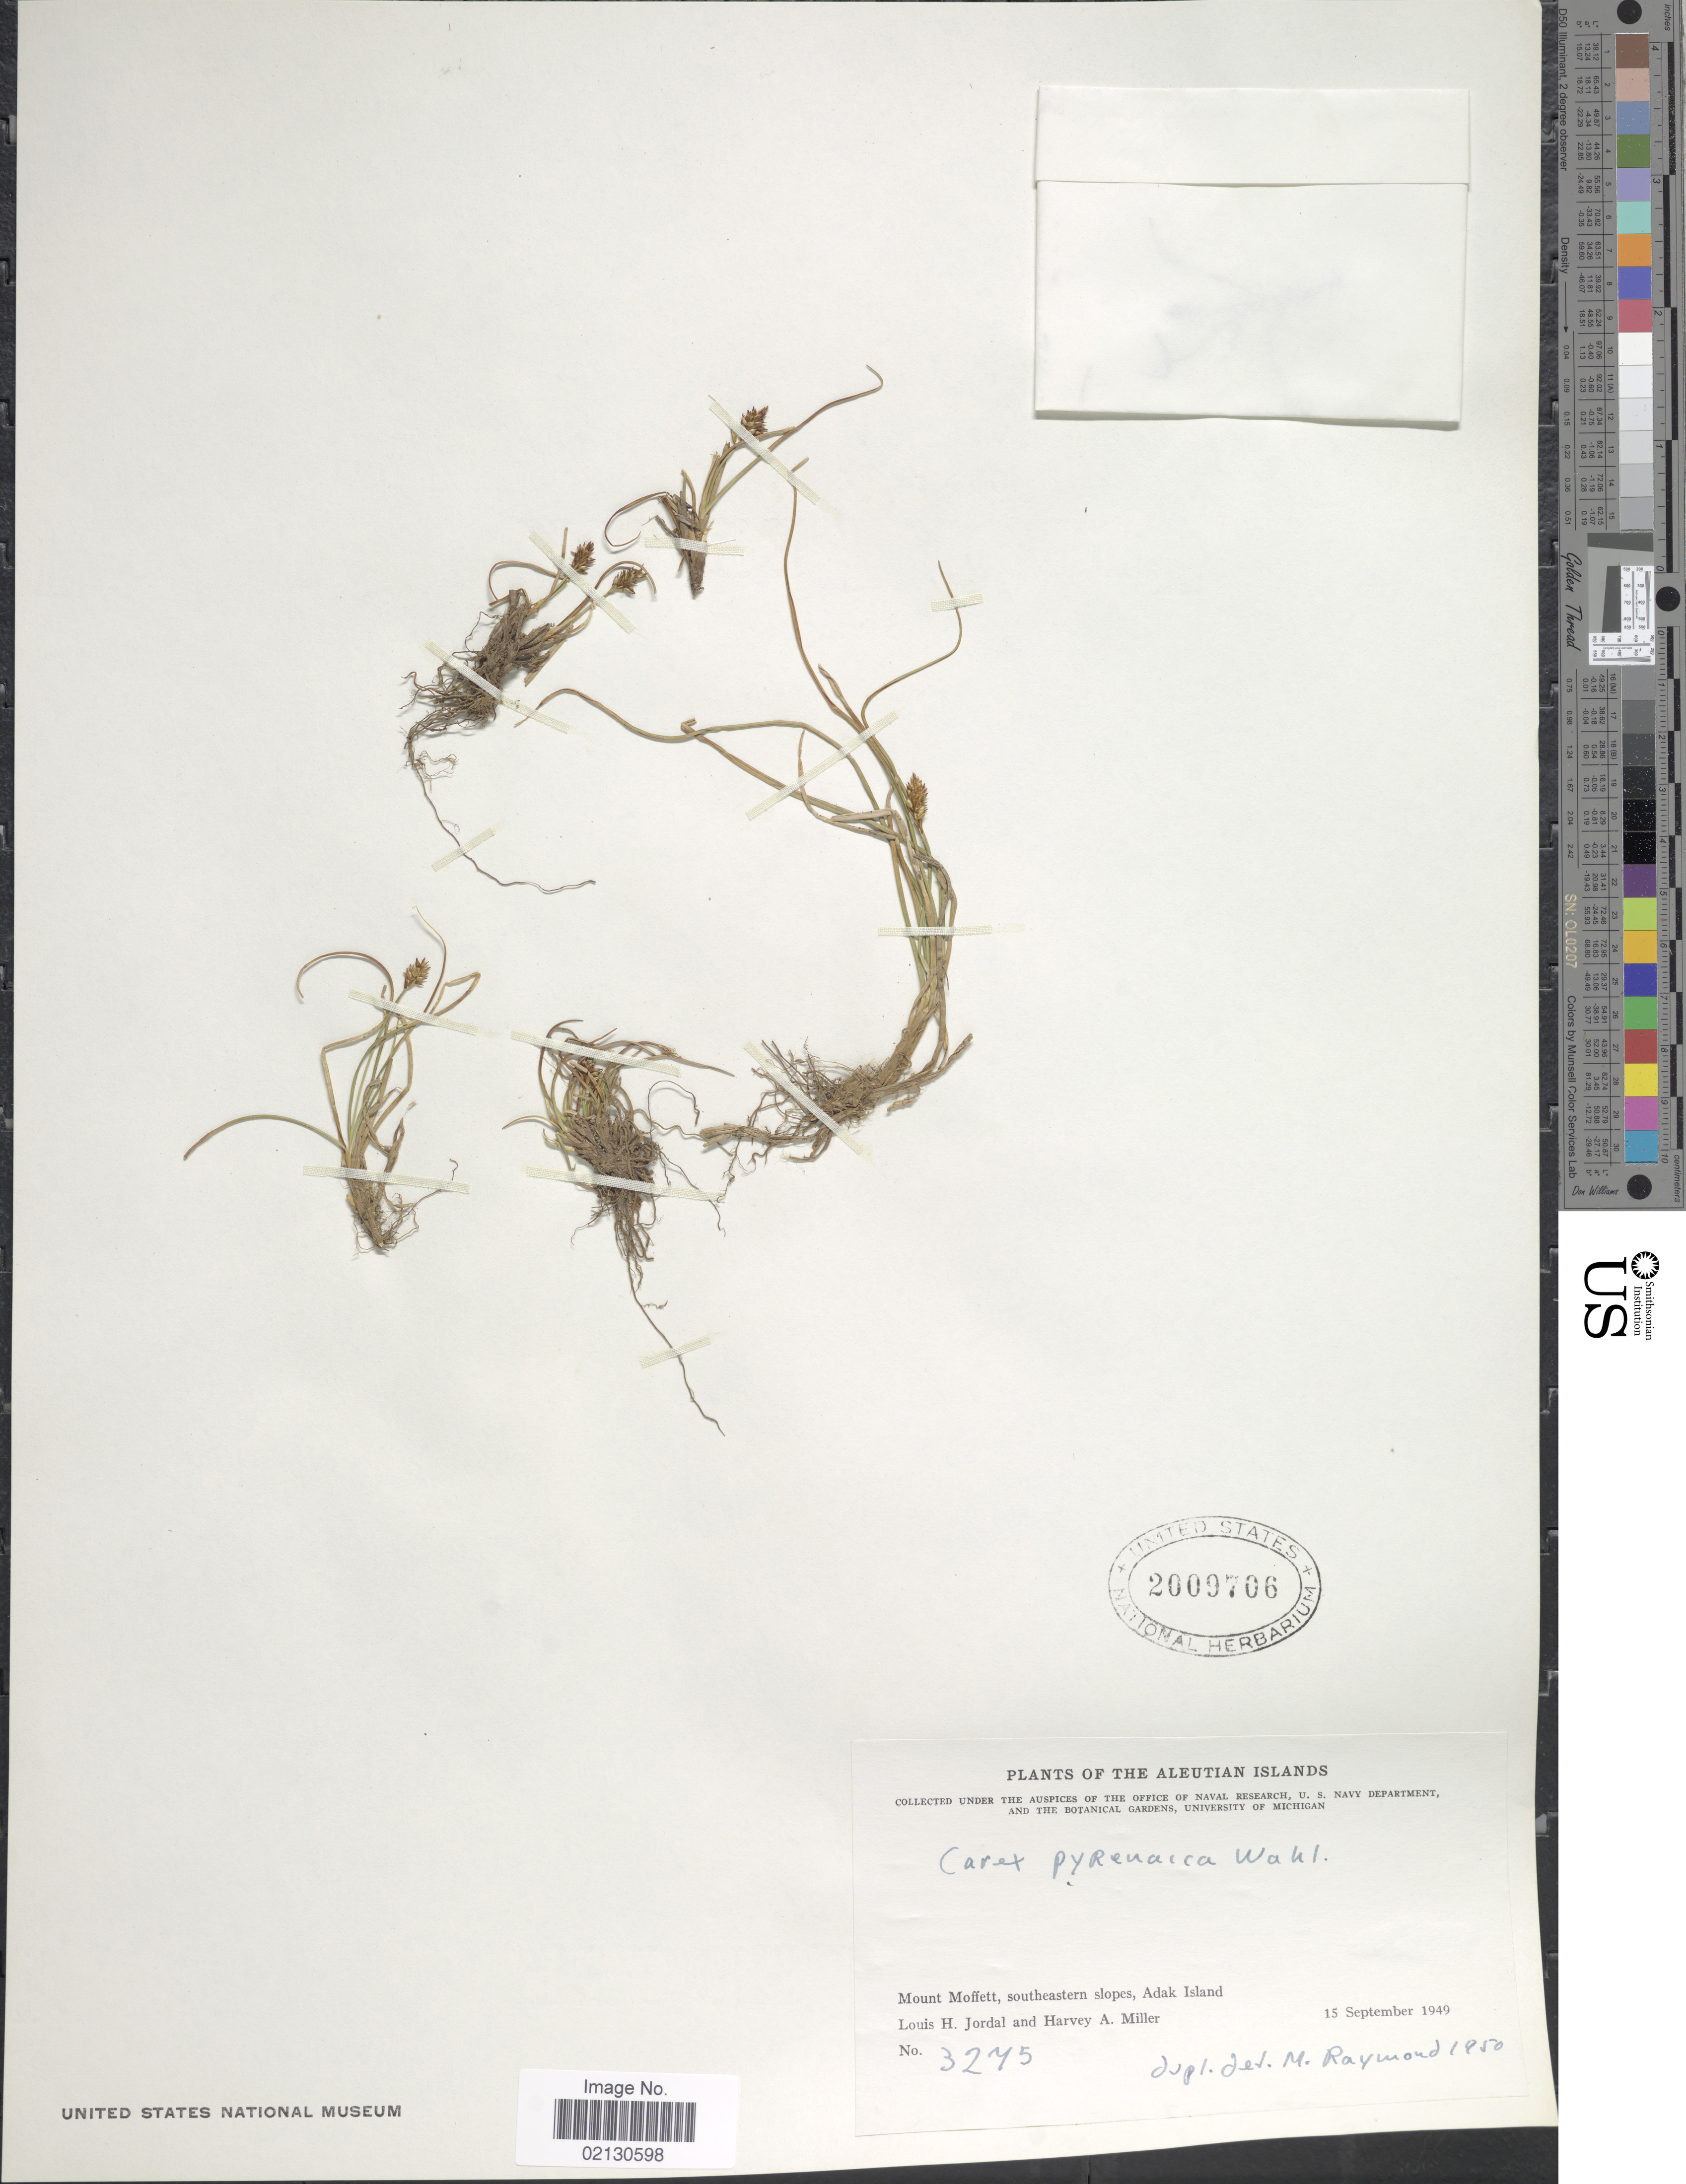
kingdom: Plantae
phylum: Tracheophyta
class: Liliopsida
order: Poales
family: Cyperaceae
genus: Carex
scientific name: Carex micropoda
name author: C.A. Mey.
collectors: L. Jordal & H. A. Miller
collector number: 3275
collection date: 1949-09-15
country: United States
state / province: Alaska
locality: Aleutian Islands. Mount Moffett, southeastern slopes, Adak Island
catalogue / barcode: US 2009706